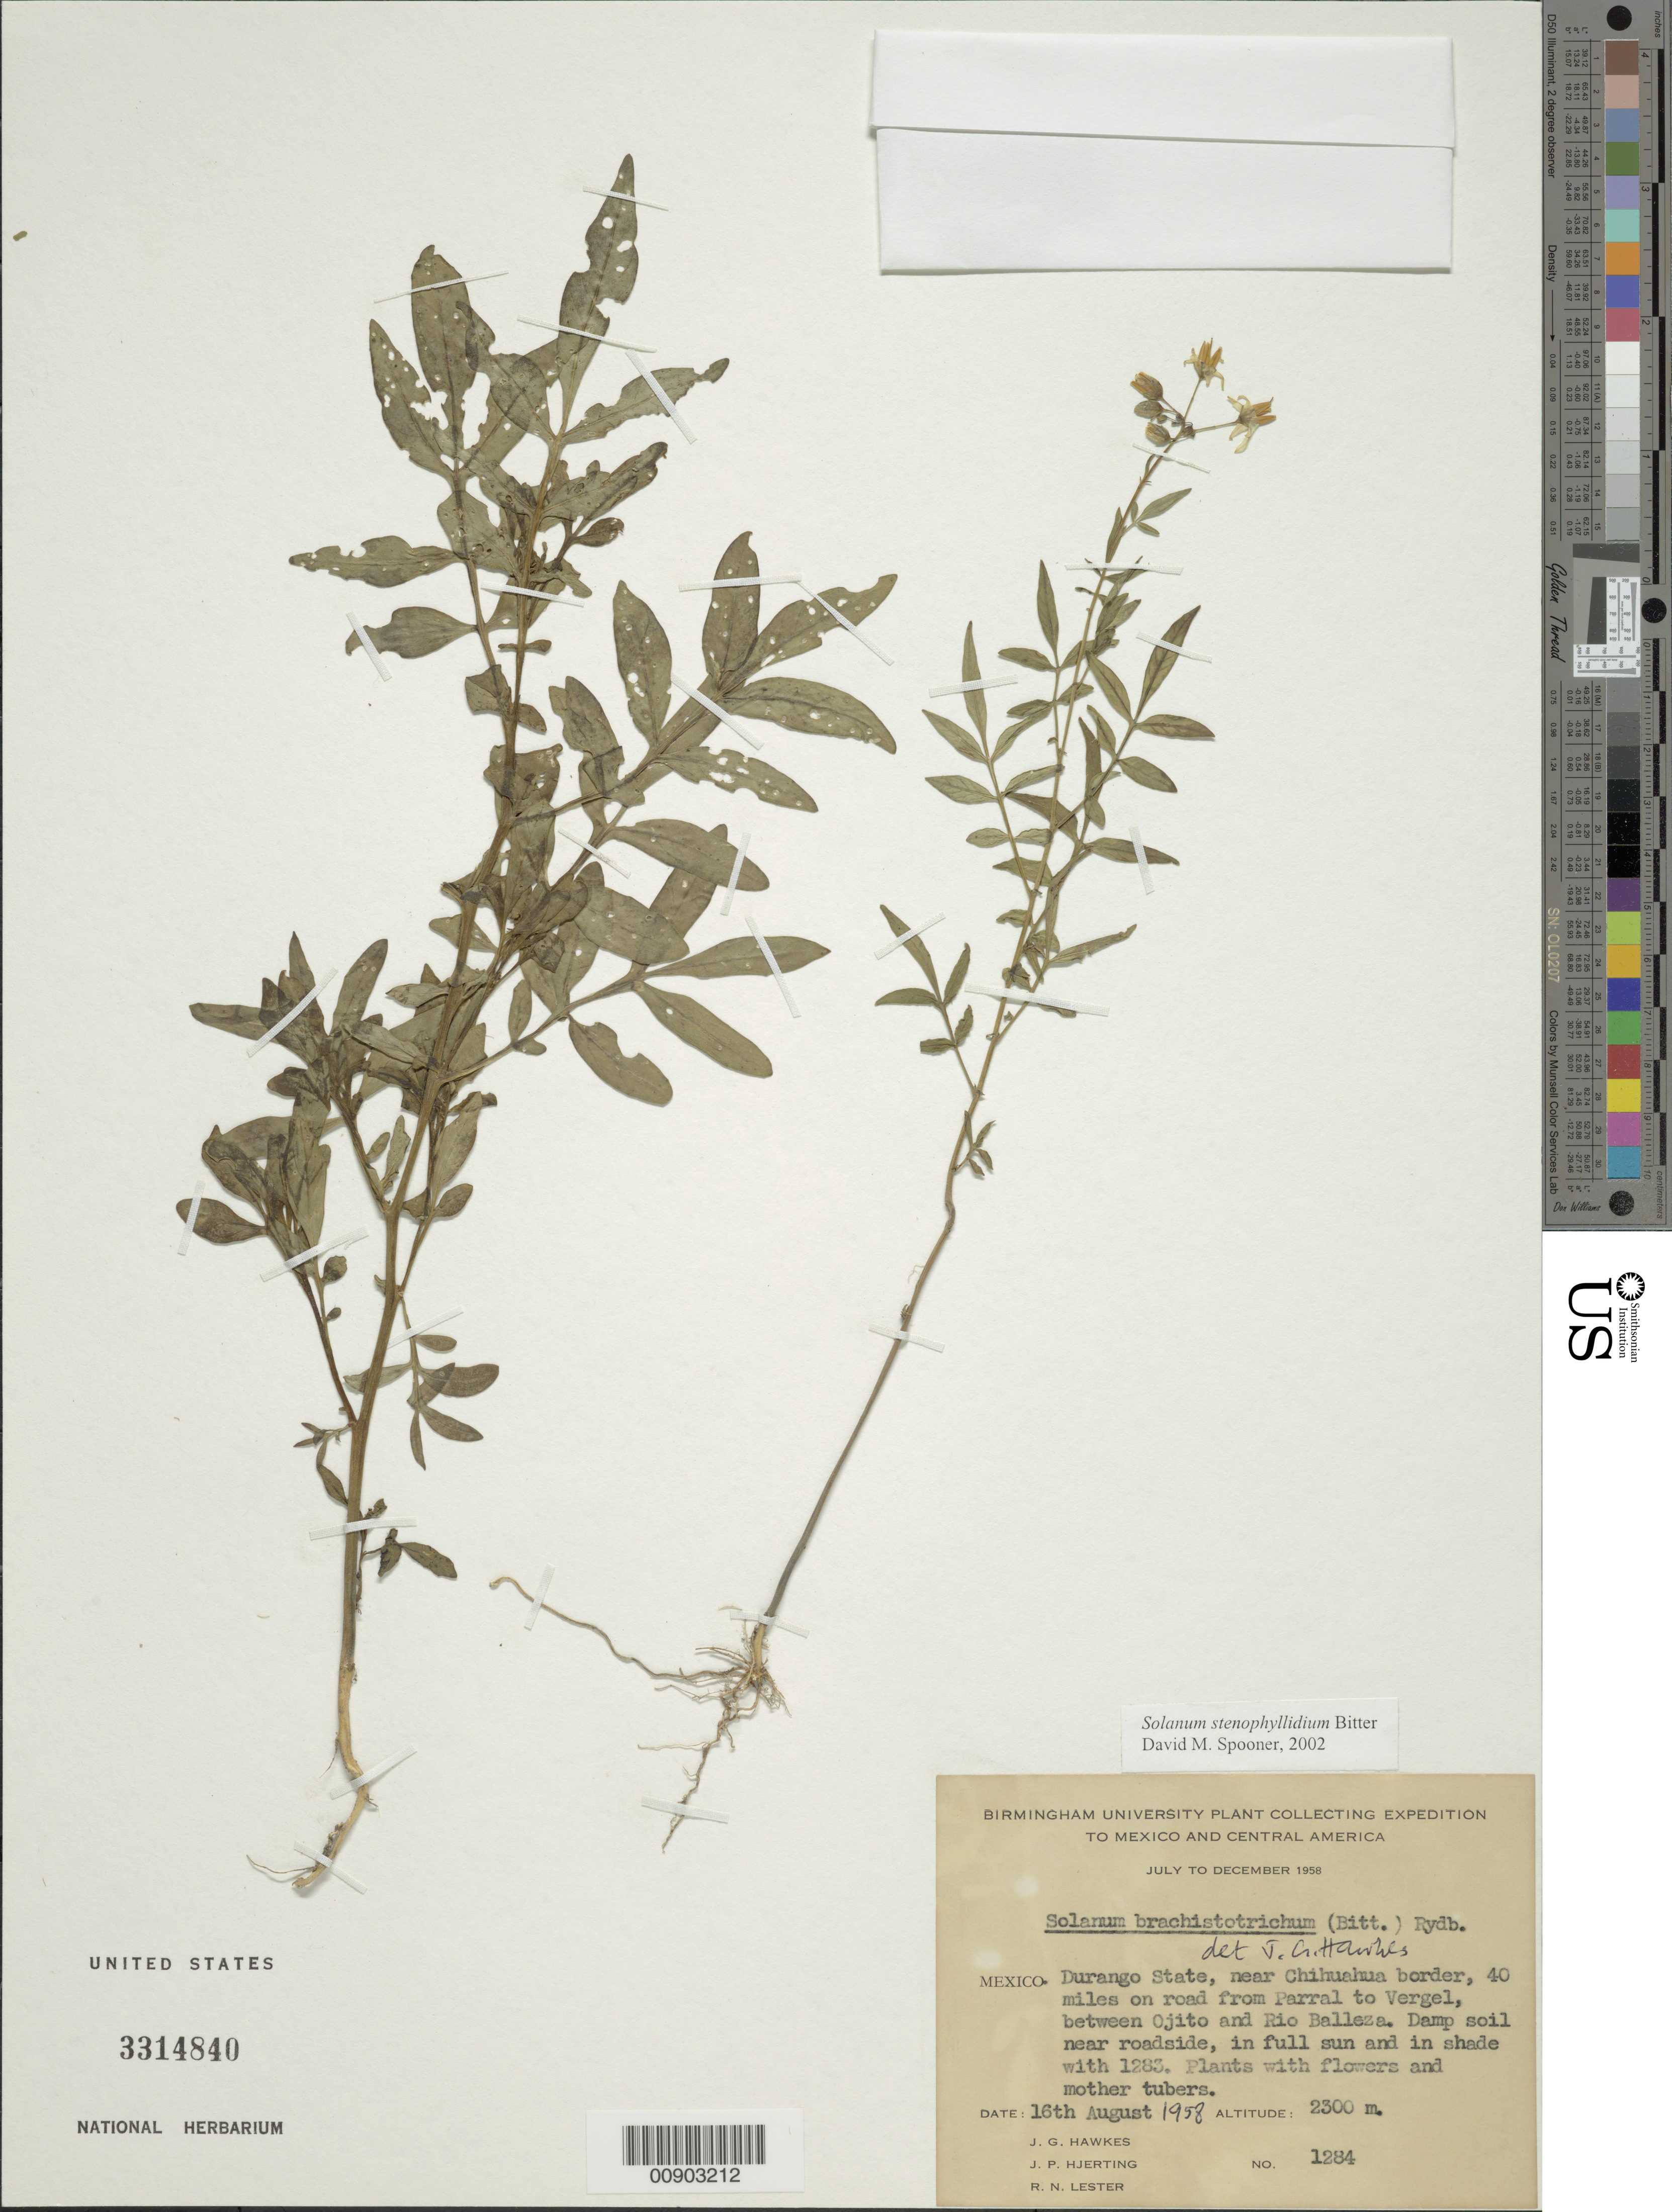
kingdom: Plantae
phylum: Tracheophyta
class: Magnoliopsida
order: Solanales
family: Solanaceae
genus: Solanum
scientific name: Solanum stenophyllidium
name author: Bitter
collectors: J. G. Hawkes, J. P. Hjerting & R. Lester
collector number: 1284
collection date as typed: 16 Aug 1958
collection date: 1958-08-16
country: Mexico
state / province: Durango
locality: Near Chihuahua border, 40 miles on road from Parral to Vergel, between Ojito and Río Balleza.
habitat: Damp soil near roadside, in full sun and in shade with 1283.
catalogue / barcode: US 3314840